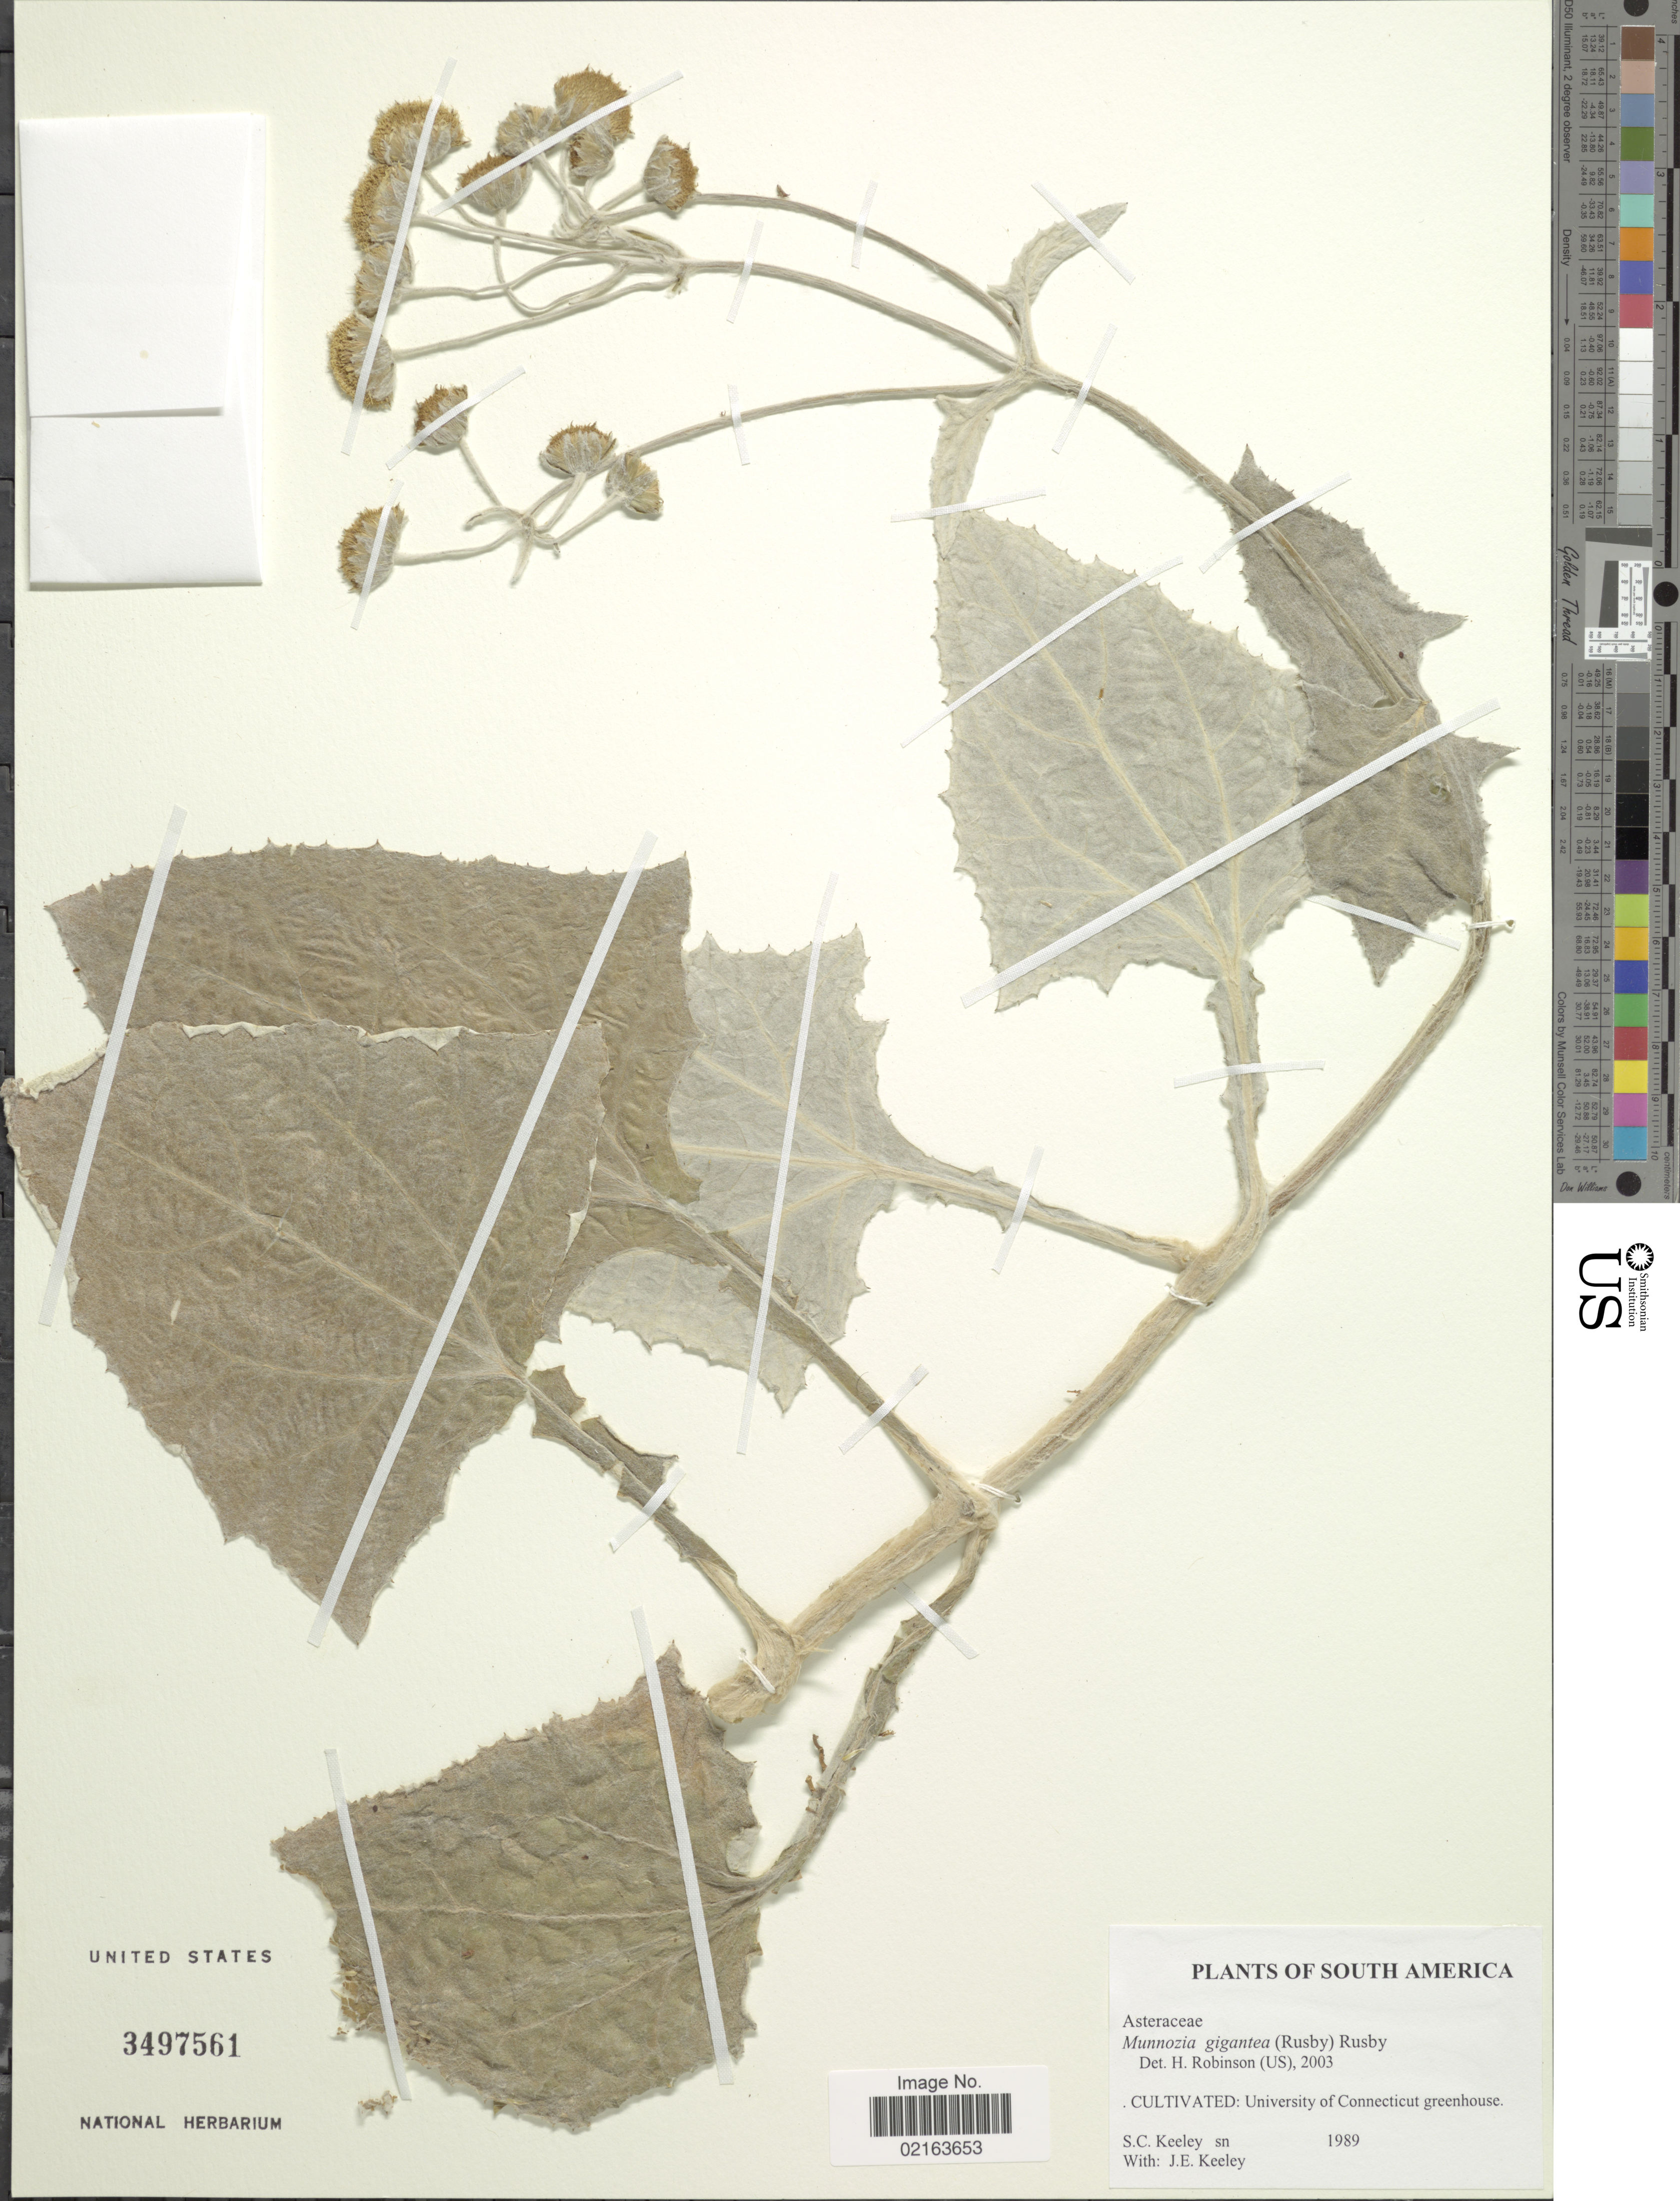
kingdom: Plantae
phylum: Tracheophyta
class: Magnoliopsida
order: Asterales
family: Asteraceae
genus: Munnozia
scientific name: Munnozia gigantea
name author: (Rusby) Rusby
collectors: S. C. Keeley & J. E. Keeley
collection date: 1989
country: United States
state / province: Connecticut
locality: Cultivated: University of Connecticut greenhouse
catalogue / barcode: US 3497561